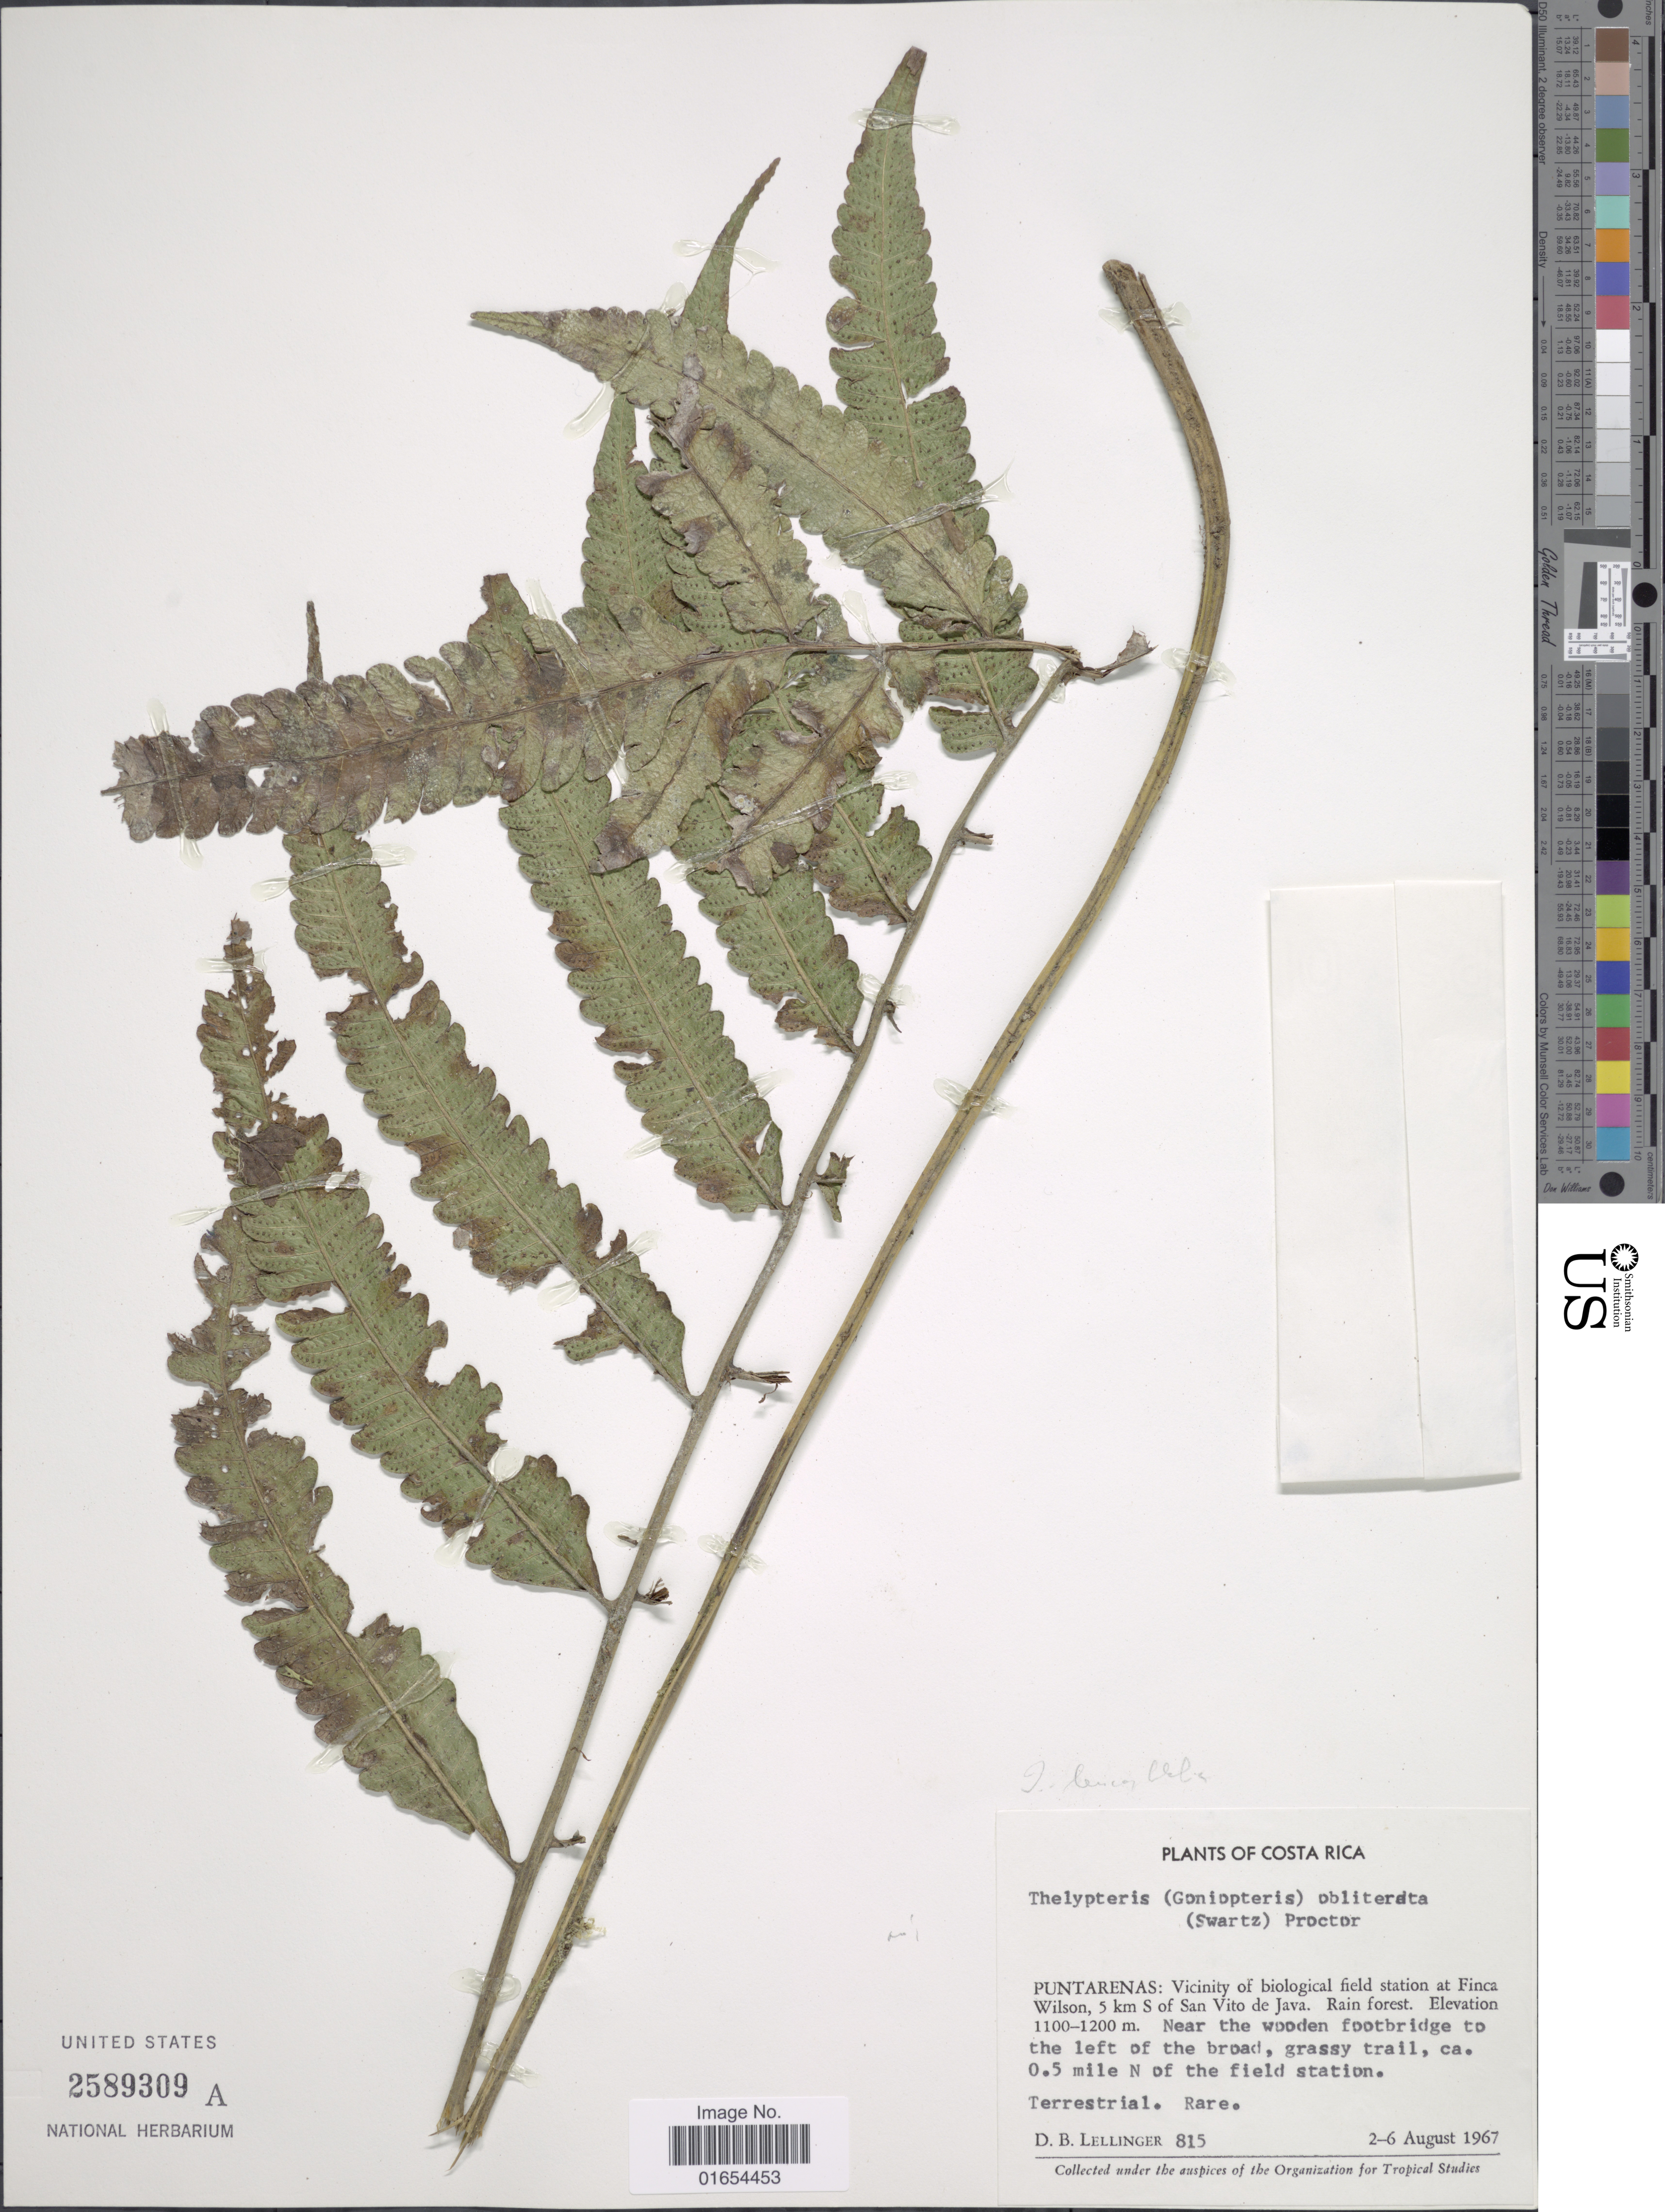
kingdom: Plantae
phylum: Tracheophyta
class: Polypodiopsida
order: Polypodiales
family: Thelypteridaceae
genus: Goniopteris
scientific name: Goniopteris urbanii comb. ined.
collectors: D. B. Lellinger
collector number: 815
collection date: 1967-08-02/1967-08-06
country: Costa Rica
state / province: Puntarenas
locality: Vicinity of biological field station at Finca Wilson, 5 km S of San Vito de Java. Rain forest. Near the wooden footbridge to the left of the broad, grassy trail. ca. 0.5 mile N of the field station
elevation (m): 1100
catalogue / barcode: US 2589309A